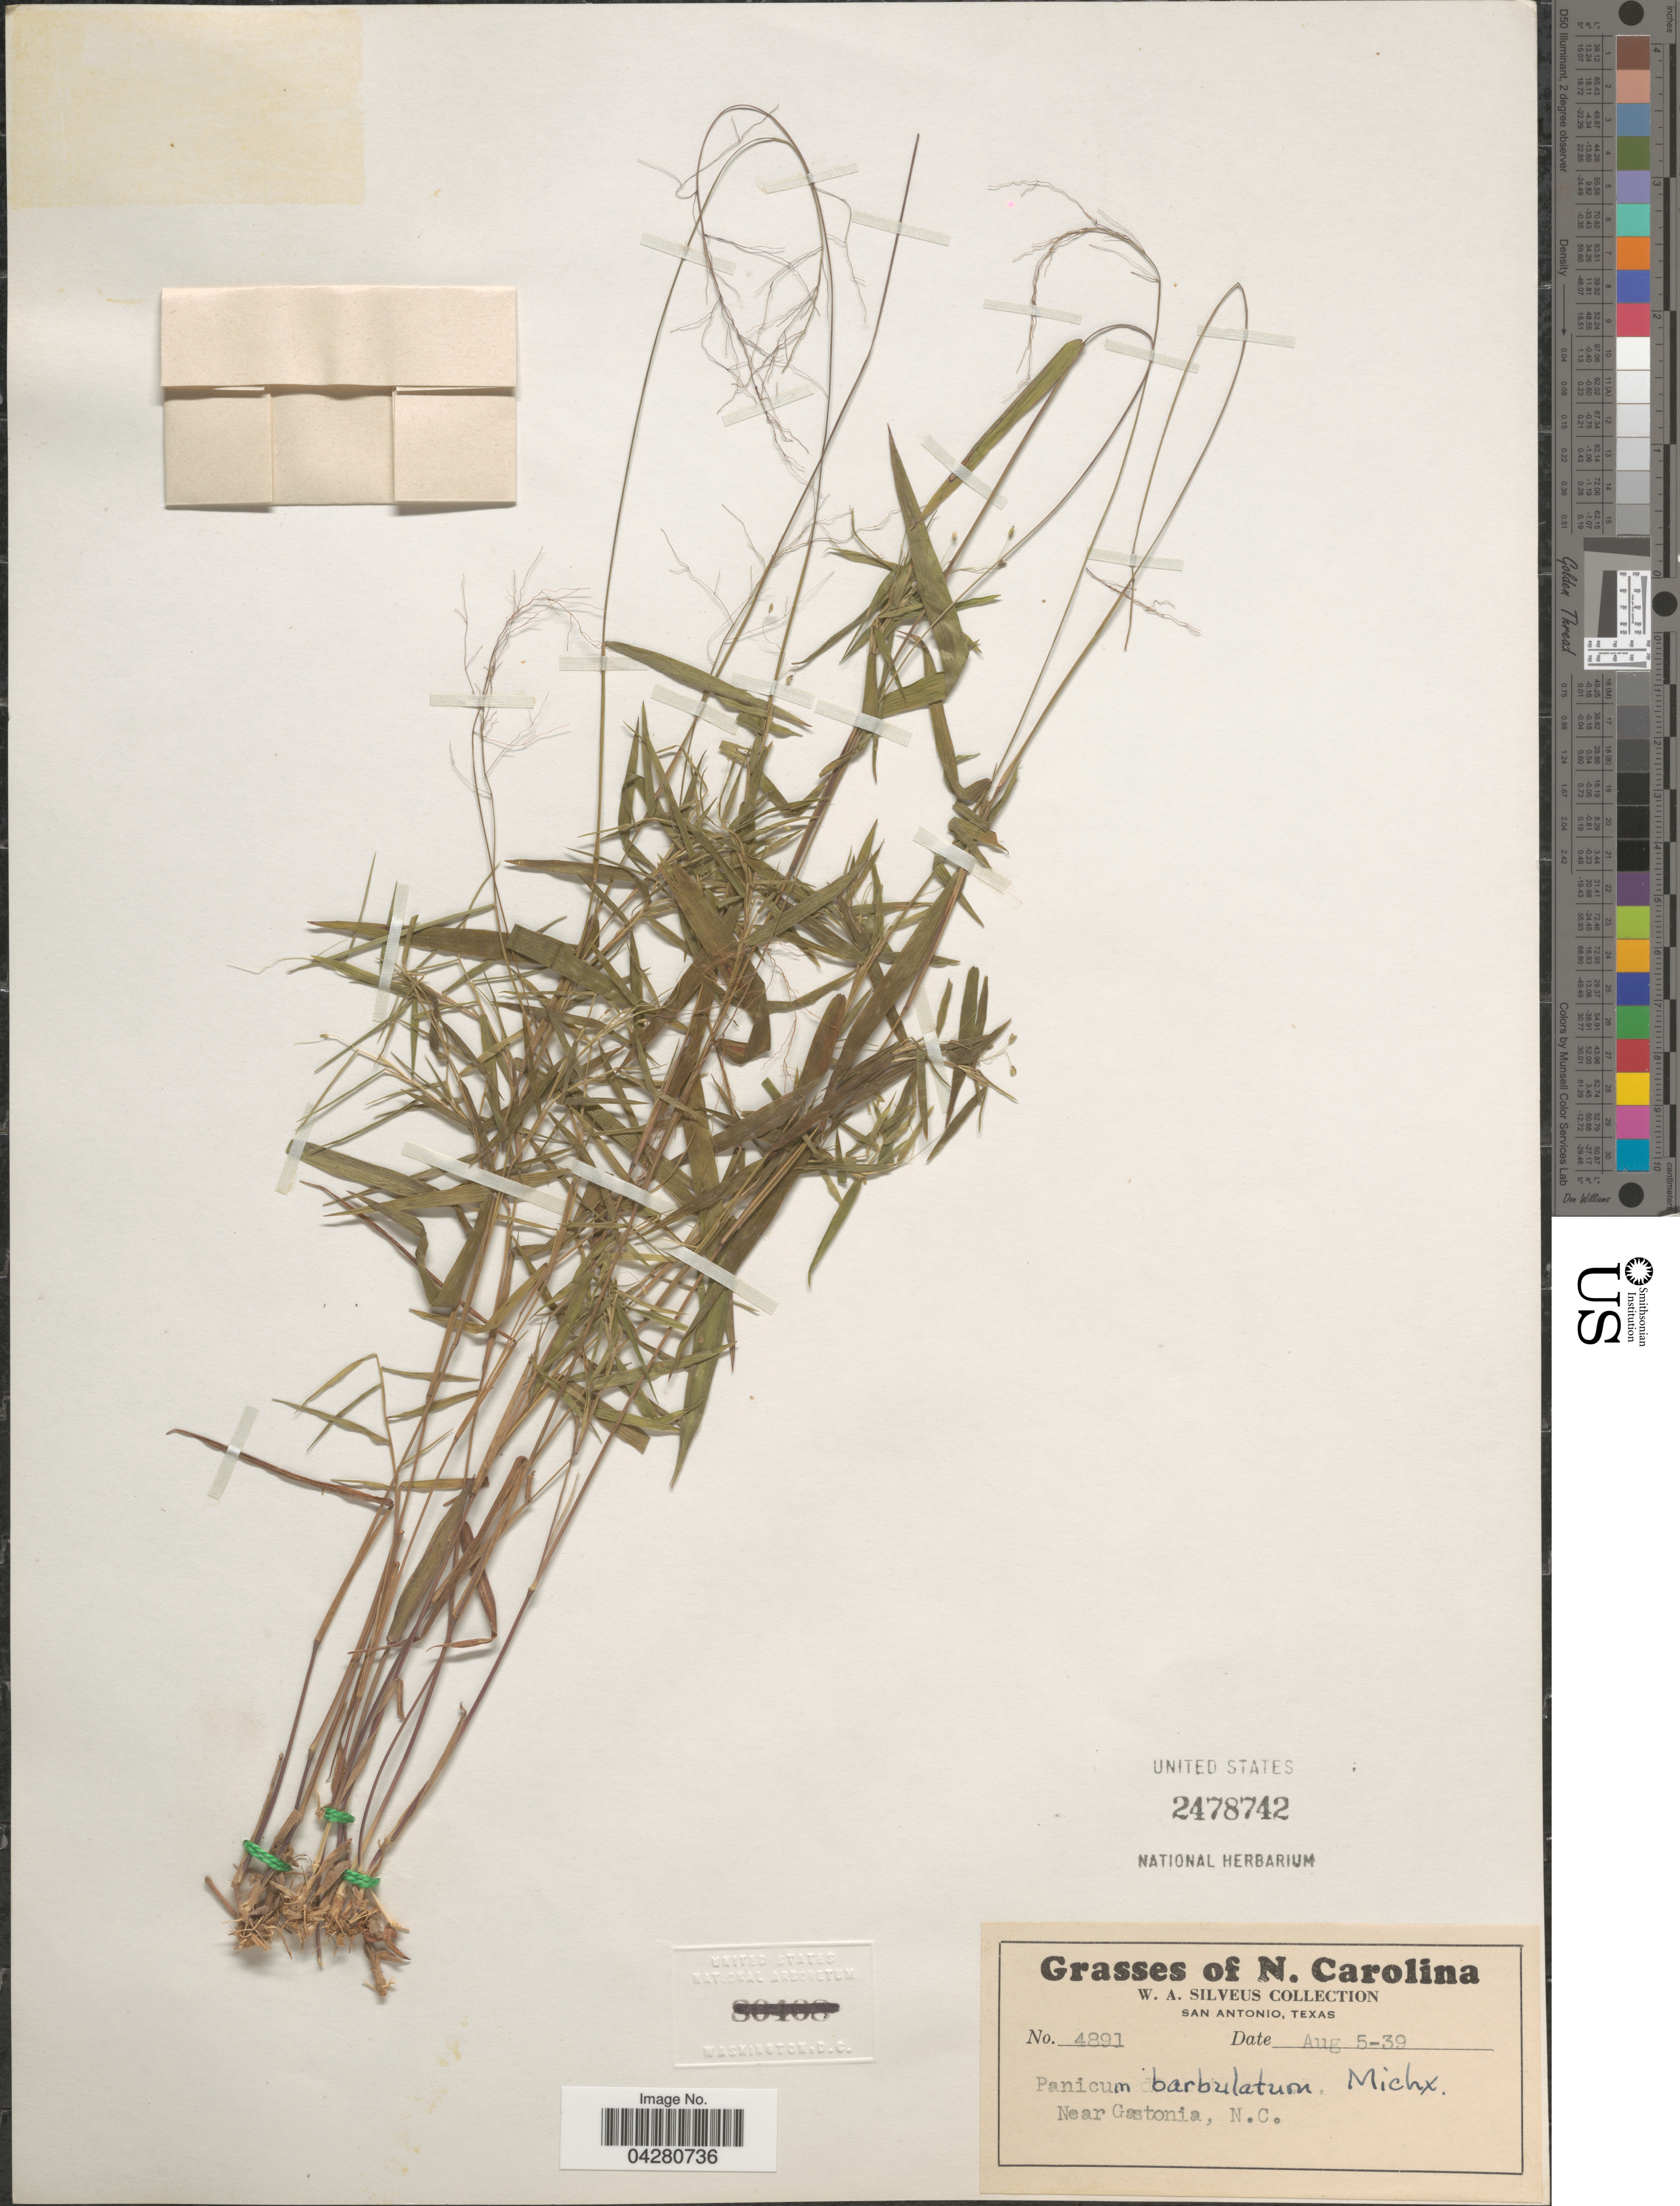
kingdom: Plantae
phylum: Tracheophyta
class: Liliopsida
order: Poales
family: Poaceae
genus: Dichanthelium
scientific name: Dichanthelium dichotomum var. dichotomum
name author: (L.) Gould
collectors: W. Silveus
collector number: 4891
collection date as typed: Transcribed d/m/y: 5/8/39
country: United States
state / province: North Carolina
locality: Near Gastonia.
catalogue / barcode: US 2478742